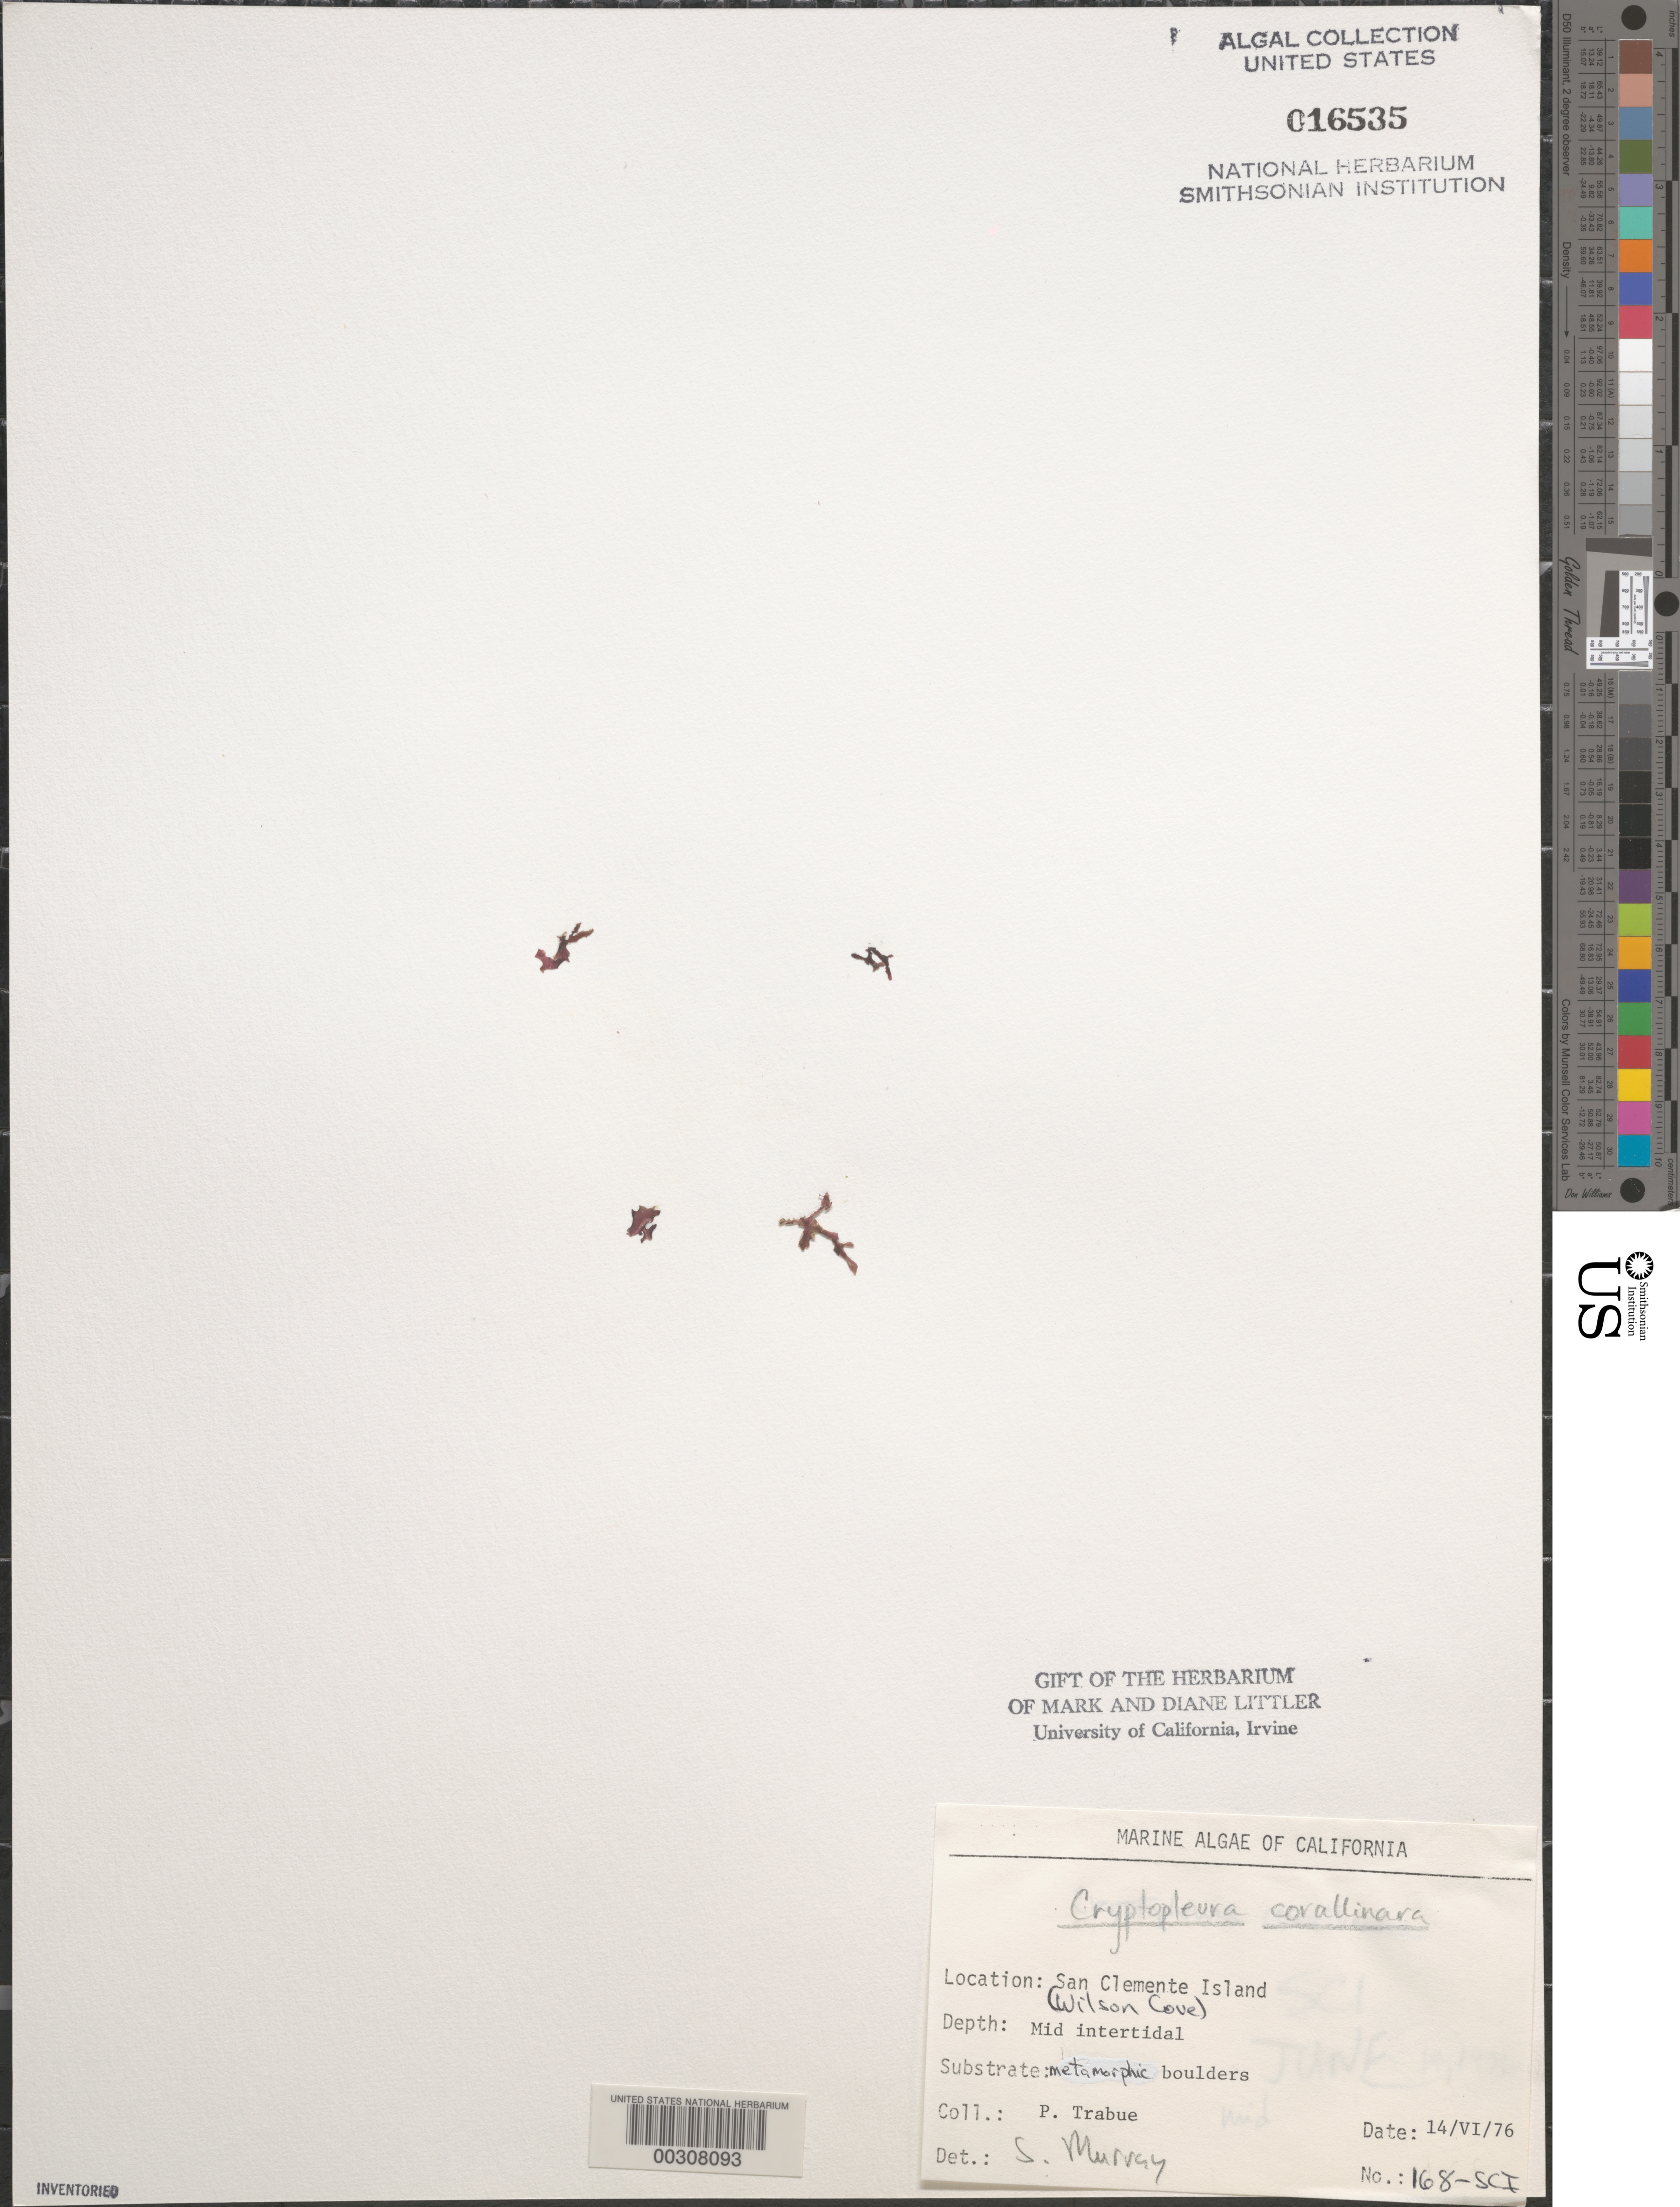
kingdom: Plantae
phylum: Rhodophyta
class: Florideophyceae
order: Ceramiales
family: Delesseriaceae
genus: Cryptopleura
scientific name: Cryptopleura corallinara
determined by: Murray, S. N.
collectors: P. J. Trabue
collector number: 168-sci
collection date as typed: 14 Jun 1976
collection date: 1976-06-14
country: United States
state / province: California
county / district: Los Angeles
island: San Clemente Island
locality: Wilson Cove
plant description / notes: BLM-SOCALBIGHT Rocky Intertidal Survey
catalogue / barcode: US 16535